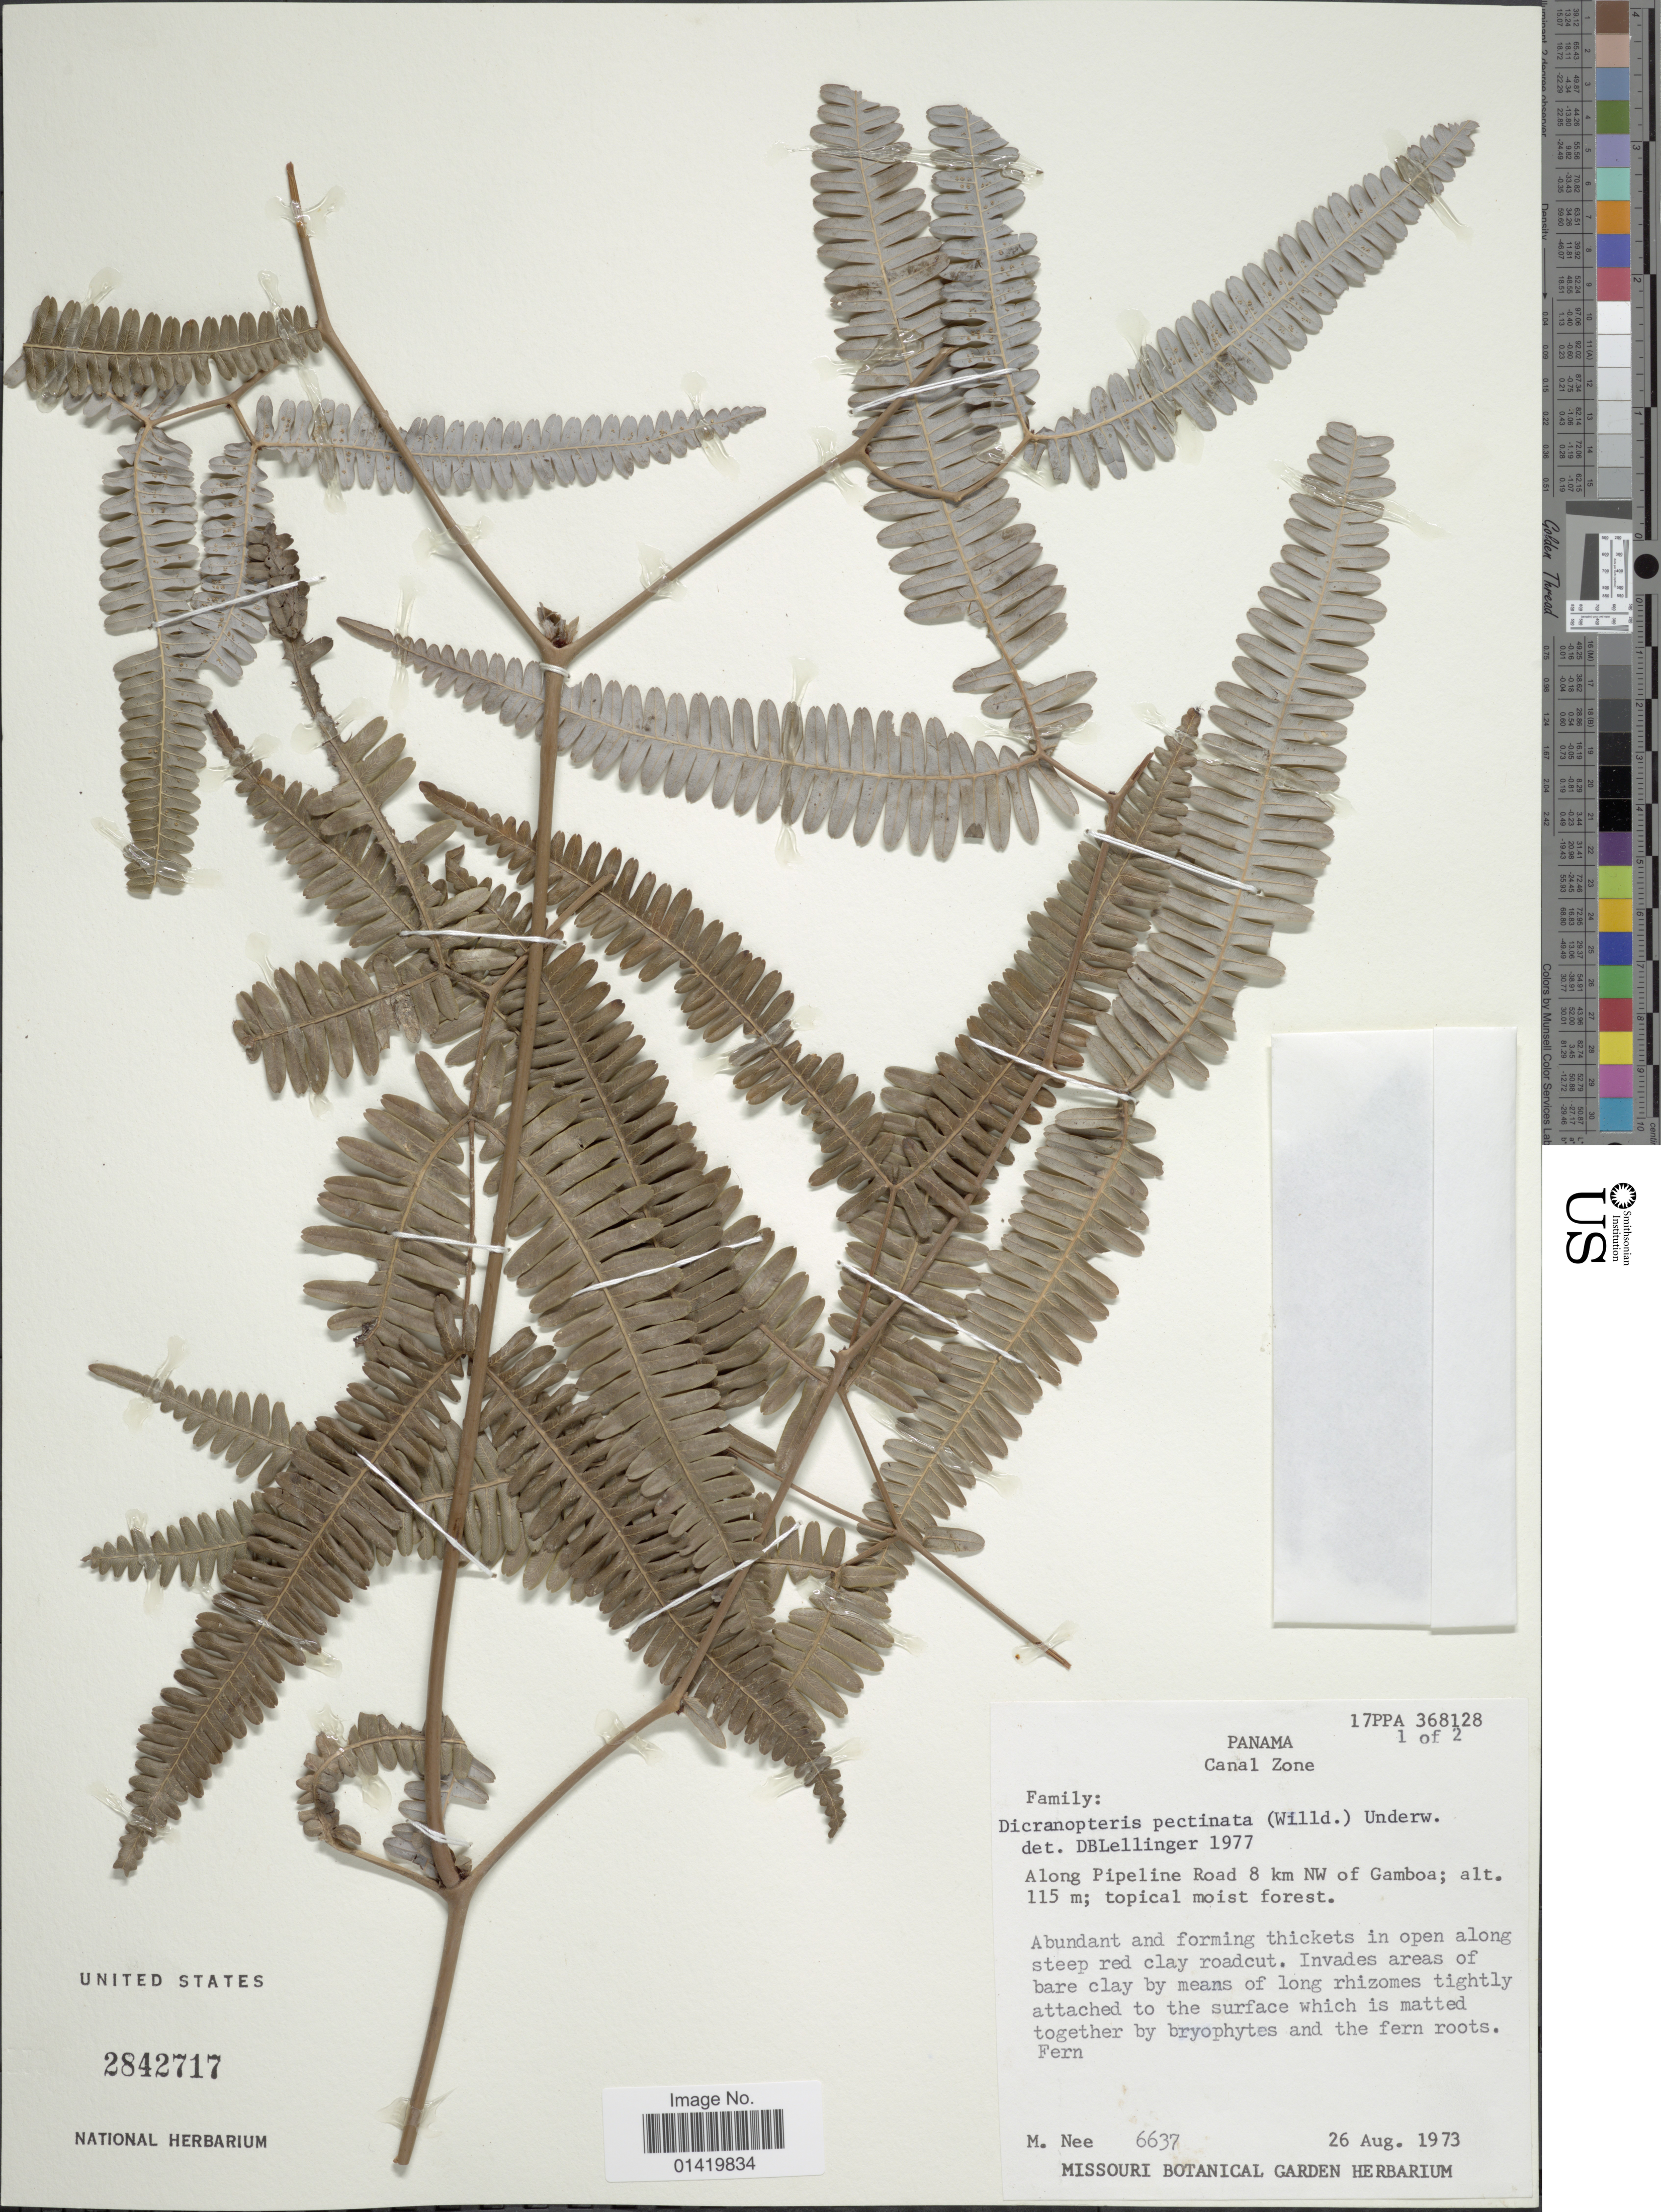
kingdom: Plantae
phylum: Tracheophyta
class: Polypodiopsida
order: Gleicheniales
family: Gleicheniaceae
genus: Gleichenella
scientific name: Gleichenella pectinata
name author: (Willd.) Ching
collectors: M. Nee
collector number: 6637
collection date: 1973-08-26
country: Panama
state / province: Colón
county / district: Canal Zone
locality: Canal Zone, Along Pipeline oad 8 km NW of Gamboa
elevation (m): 115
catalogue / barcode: US 2842717